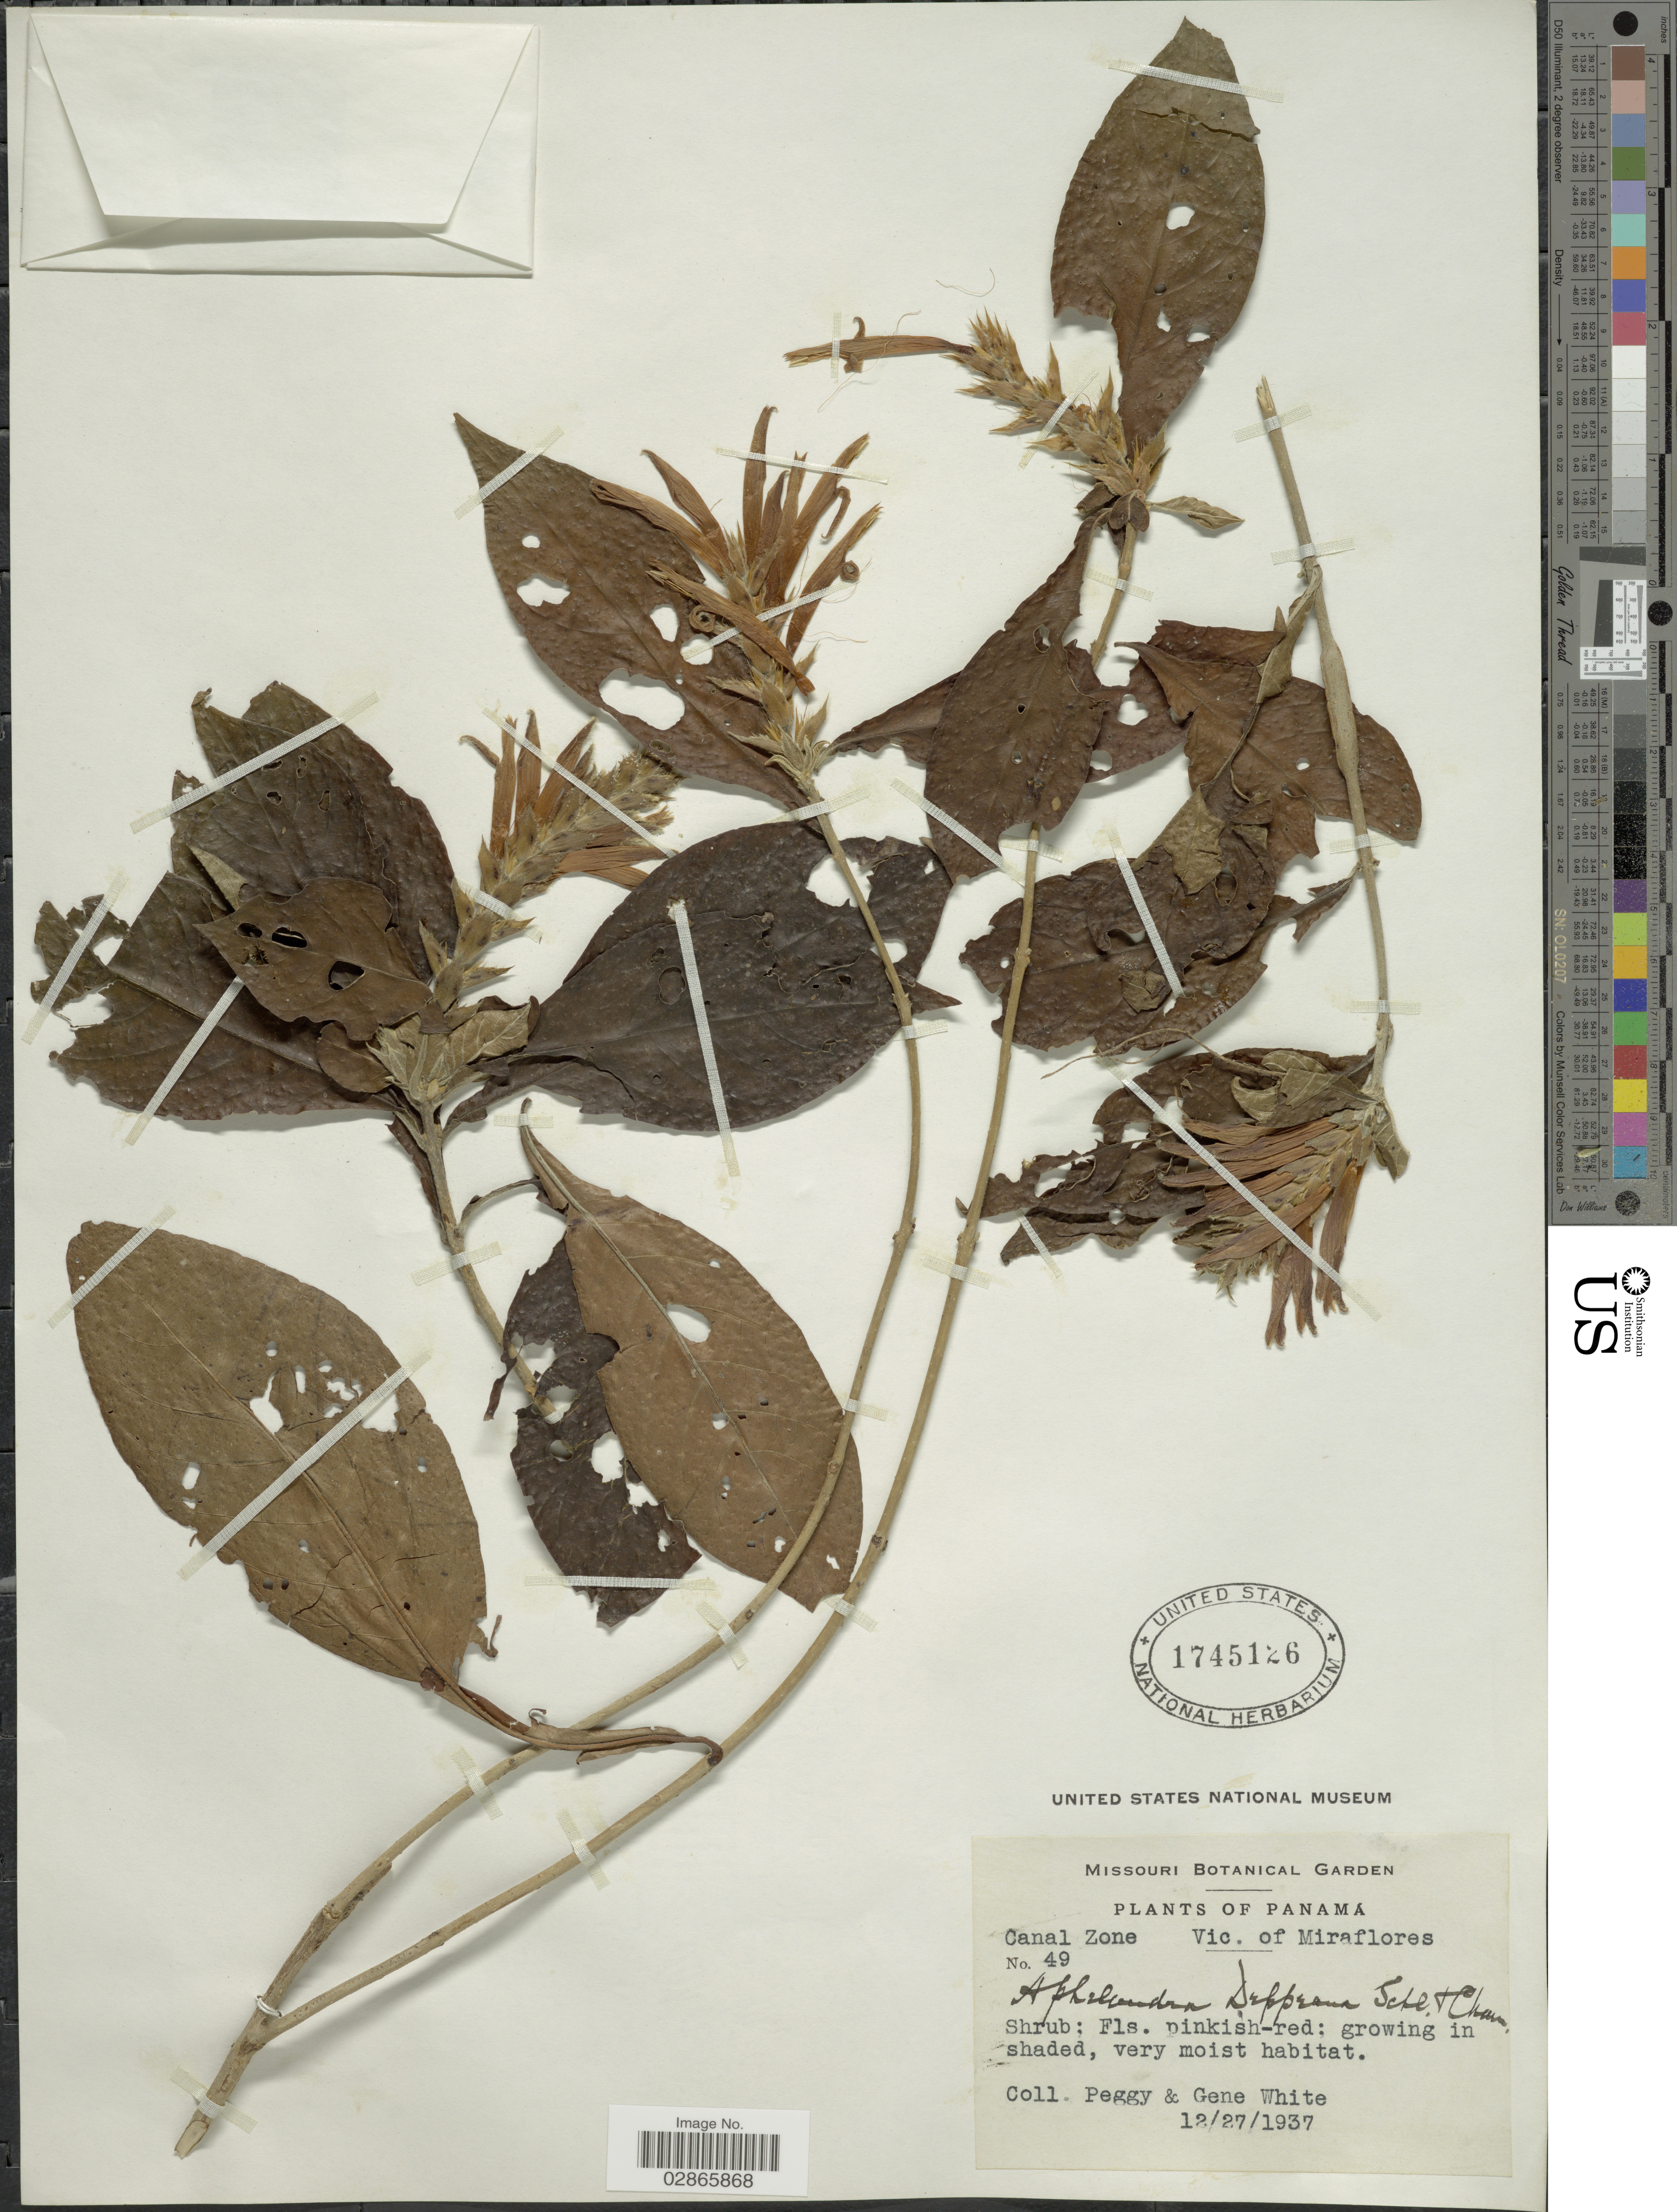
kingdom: Plantae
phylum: Tracheophyta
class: Magnoliopsida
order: Lamiales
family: Acanthaceae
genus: Aphelandra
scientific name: Aphelandra deppeana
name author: Schltdl. & Cham.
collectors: P. White & G. White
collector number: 49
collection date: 1937-12-27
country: Panama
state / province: Panamá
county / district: Canal Zone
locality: Canal Zone. Vic. of Miraflores.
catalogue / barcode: US 1745126